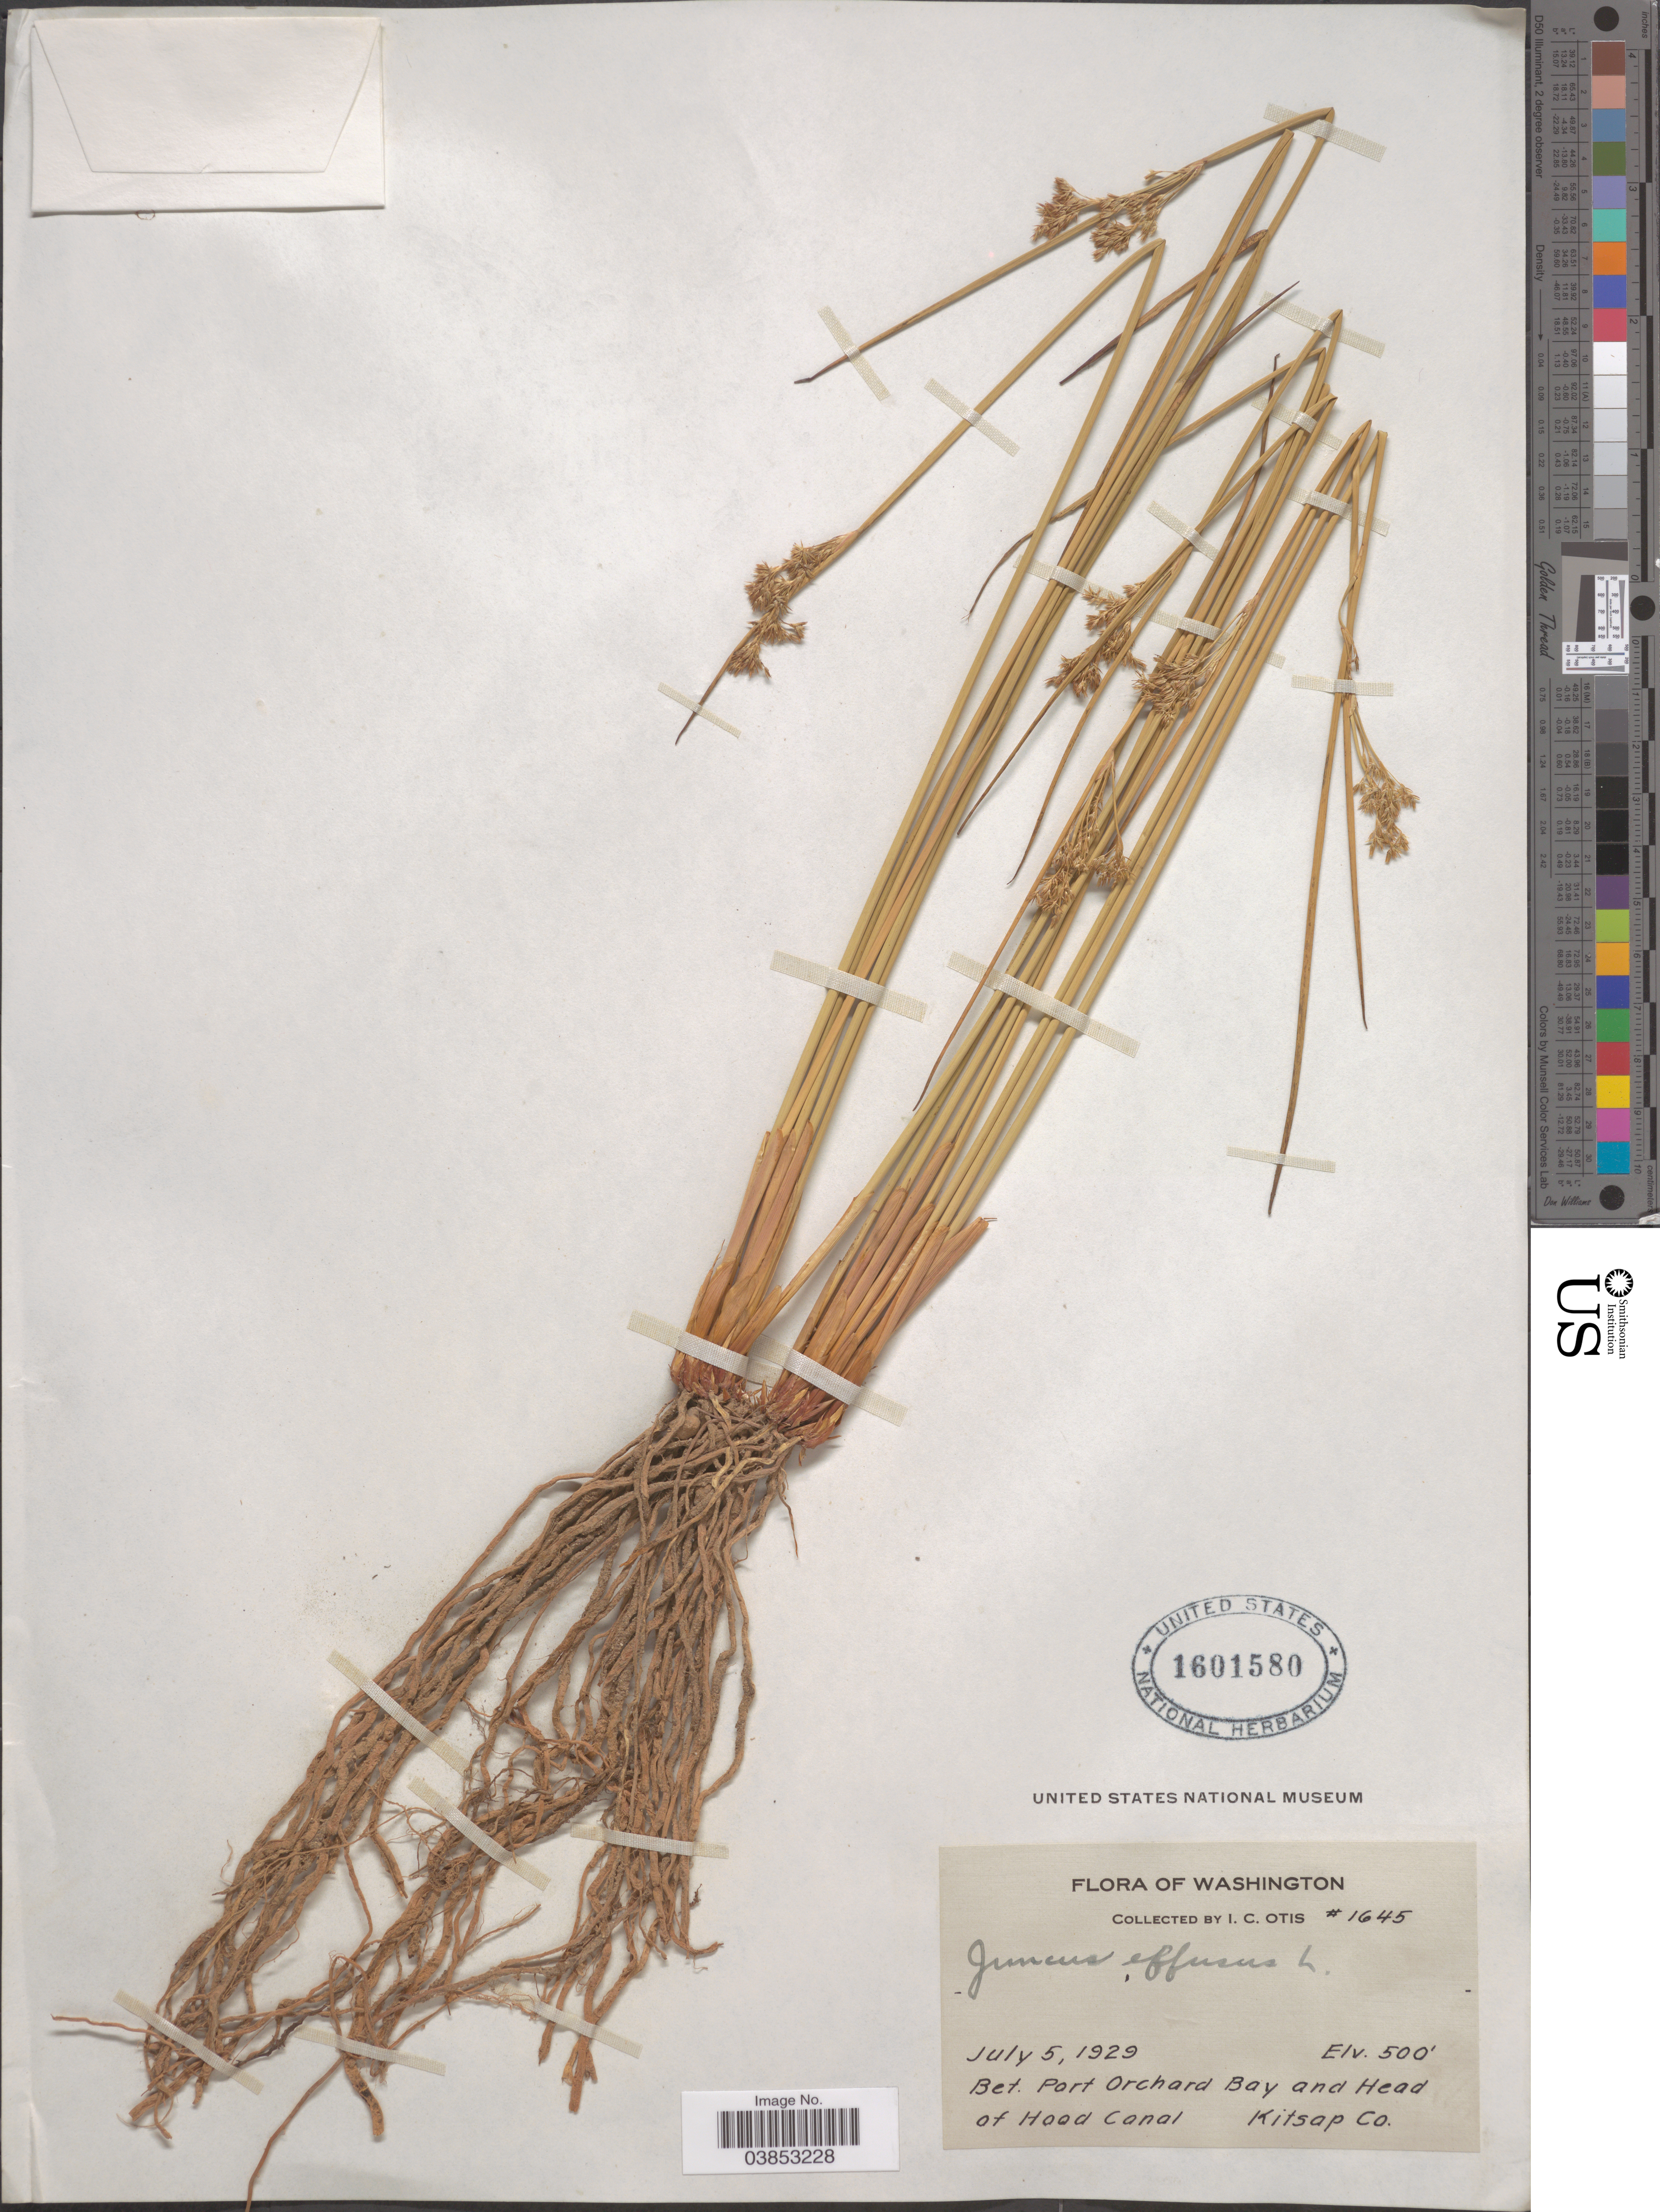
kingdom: Plantae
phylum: Tracheophyta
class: Liliopsida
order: Poales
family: Juncaceae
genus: Juncus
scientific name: Juncus effusus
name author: L.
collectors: I. C. Otis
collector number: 1645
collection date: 1929-07-05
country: United States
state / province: Washington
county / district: Kitsap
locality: Bet. Port Orchard Bay and Head of Hood Canal. Kitsap Co.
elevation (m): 152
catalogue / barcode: US 1601580